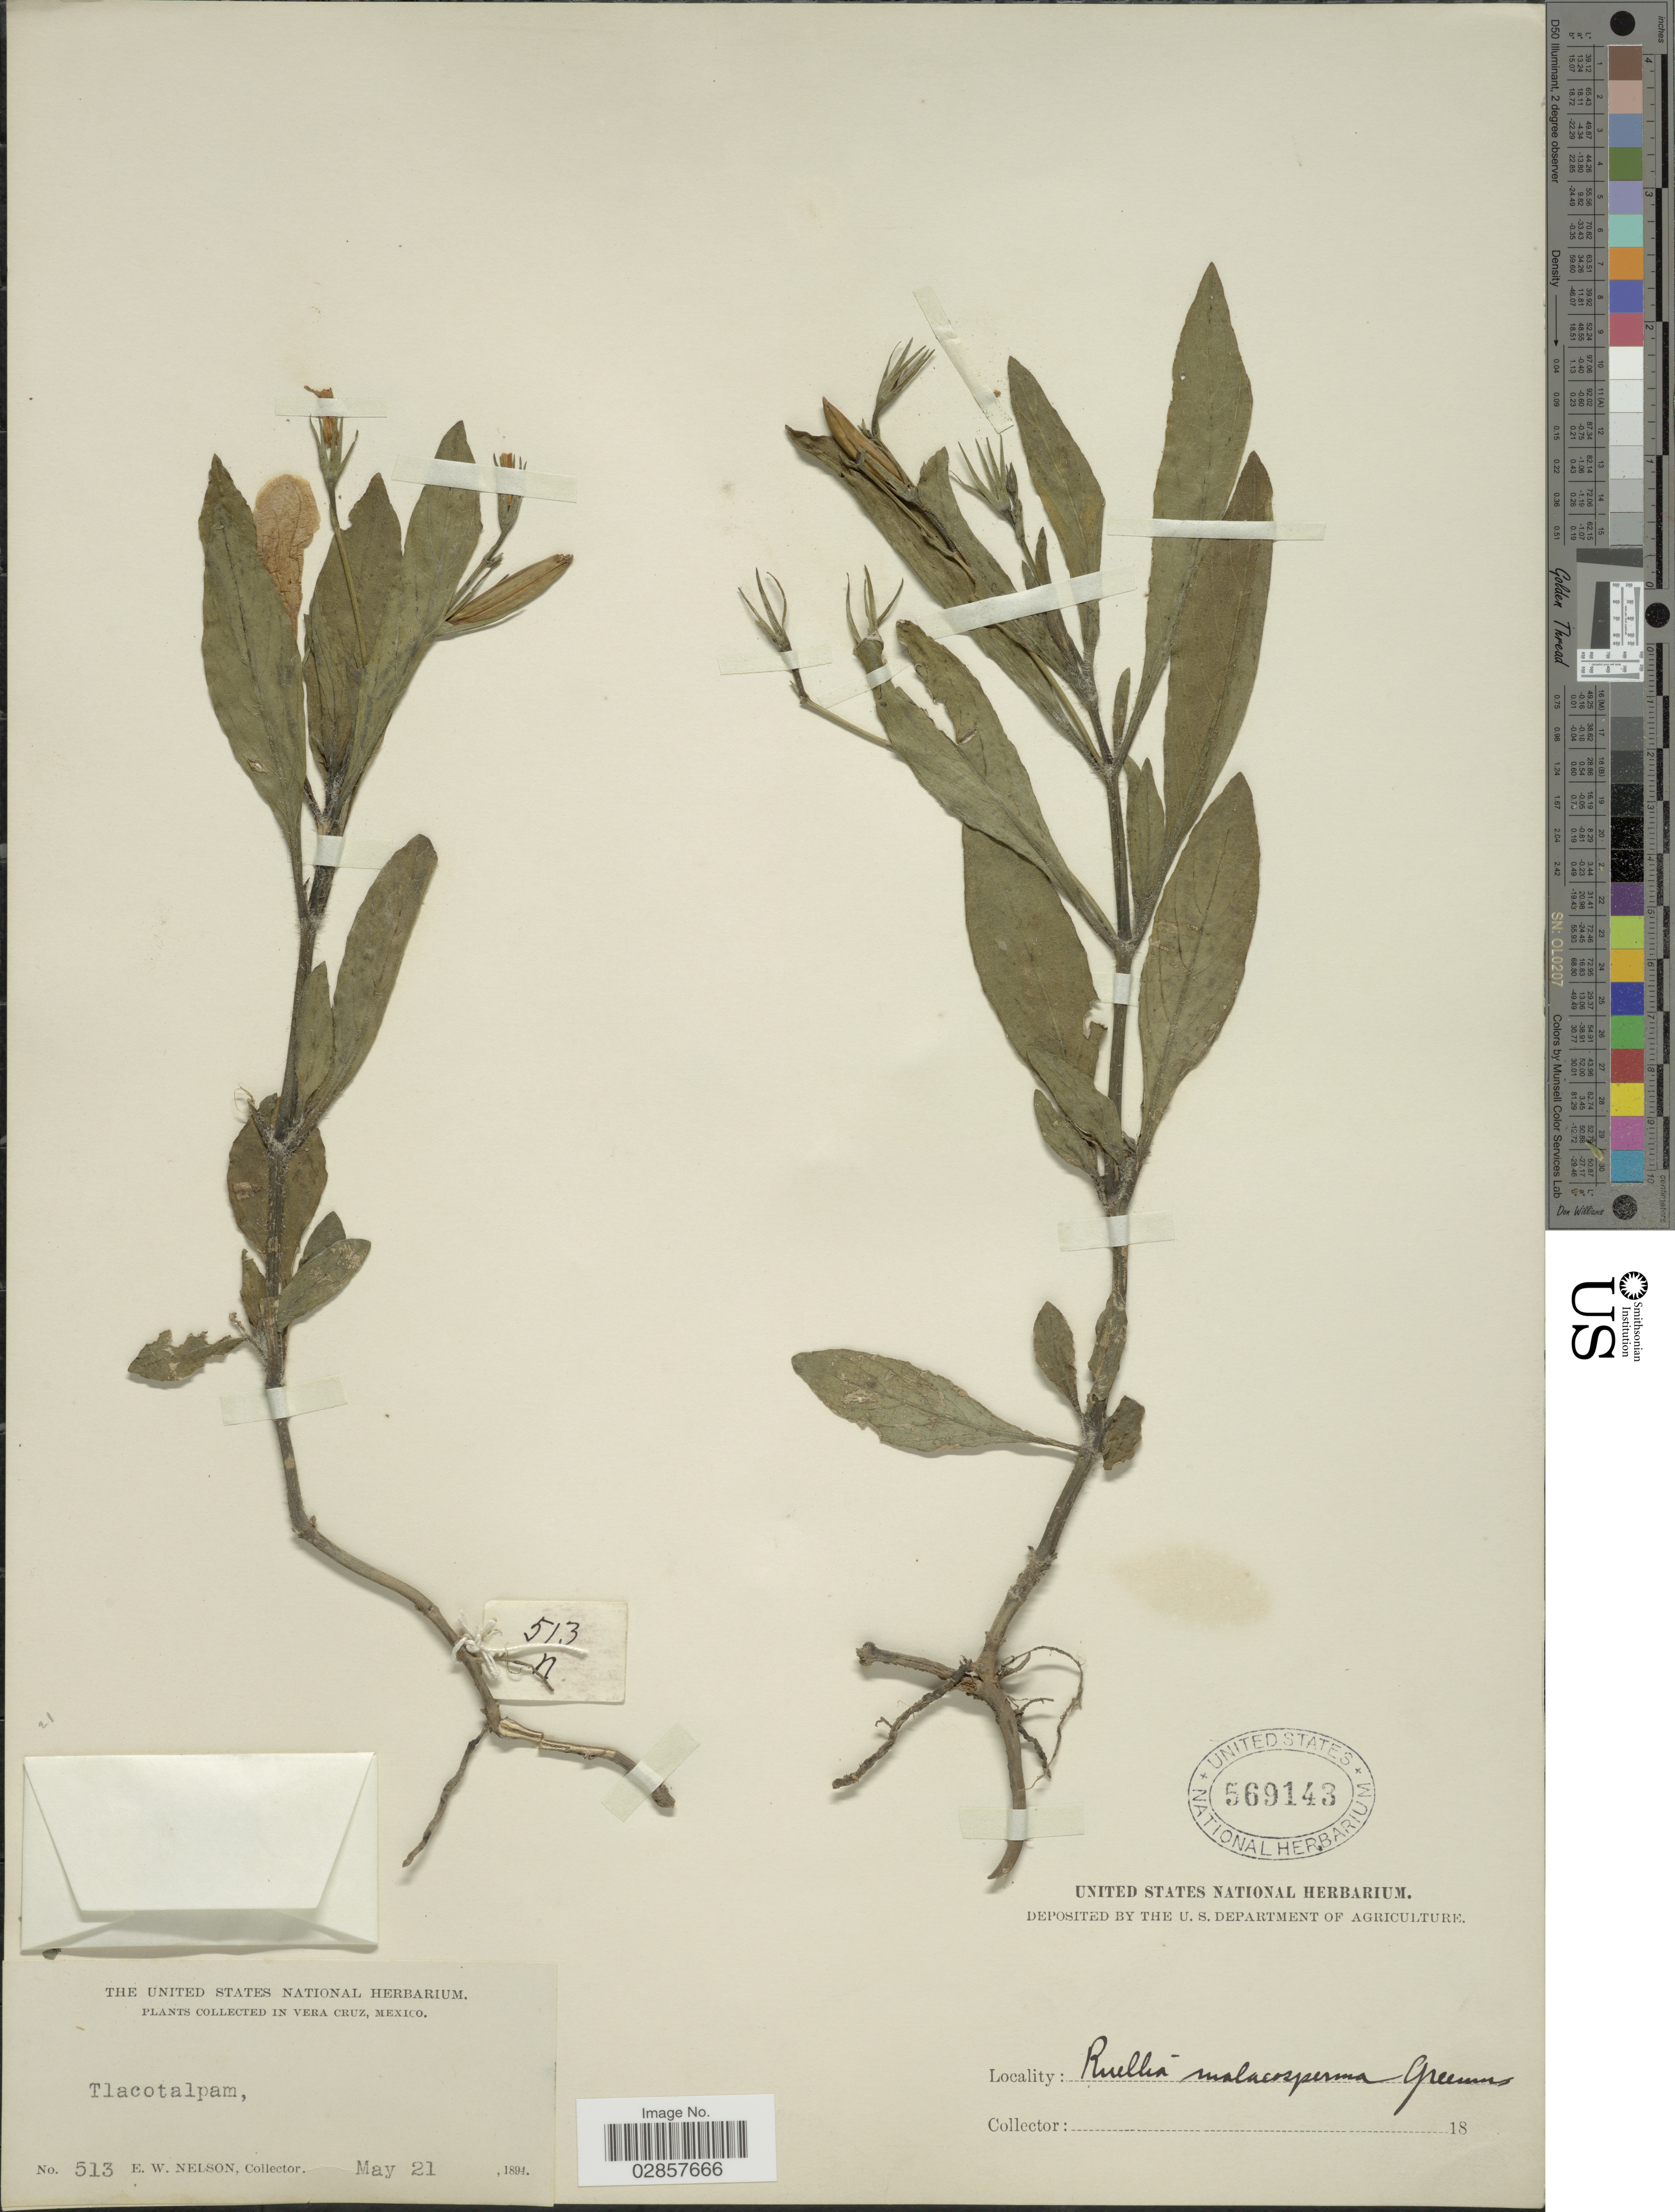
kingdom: Plantae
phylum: Tracheophyta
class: Magnoliopsida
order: Lamiales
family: Acanthaceae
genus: Ruellia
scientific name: Ruellia malacosperma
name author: Greenm.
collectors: E. W. Nelson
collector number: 513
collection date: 1894-05-21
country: Mexico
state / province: Veracruz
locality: Vera Cruz, Tlacotalpam.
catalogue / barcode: US 569143